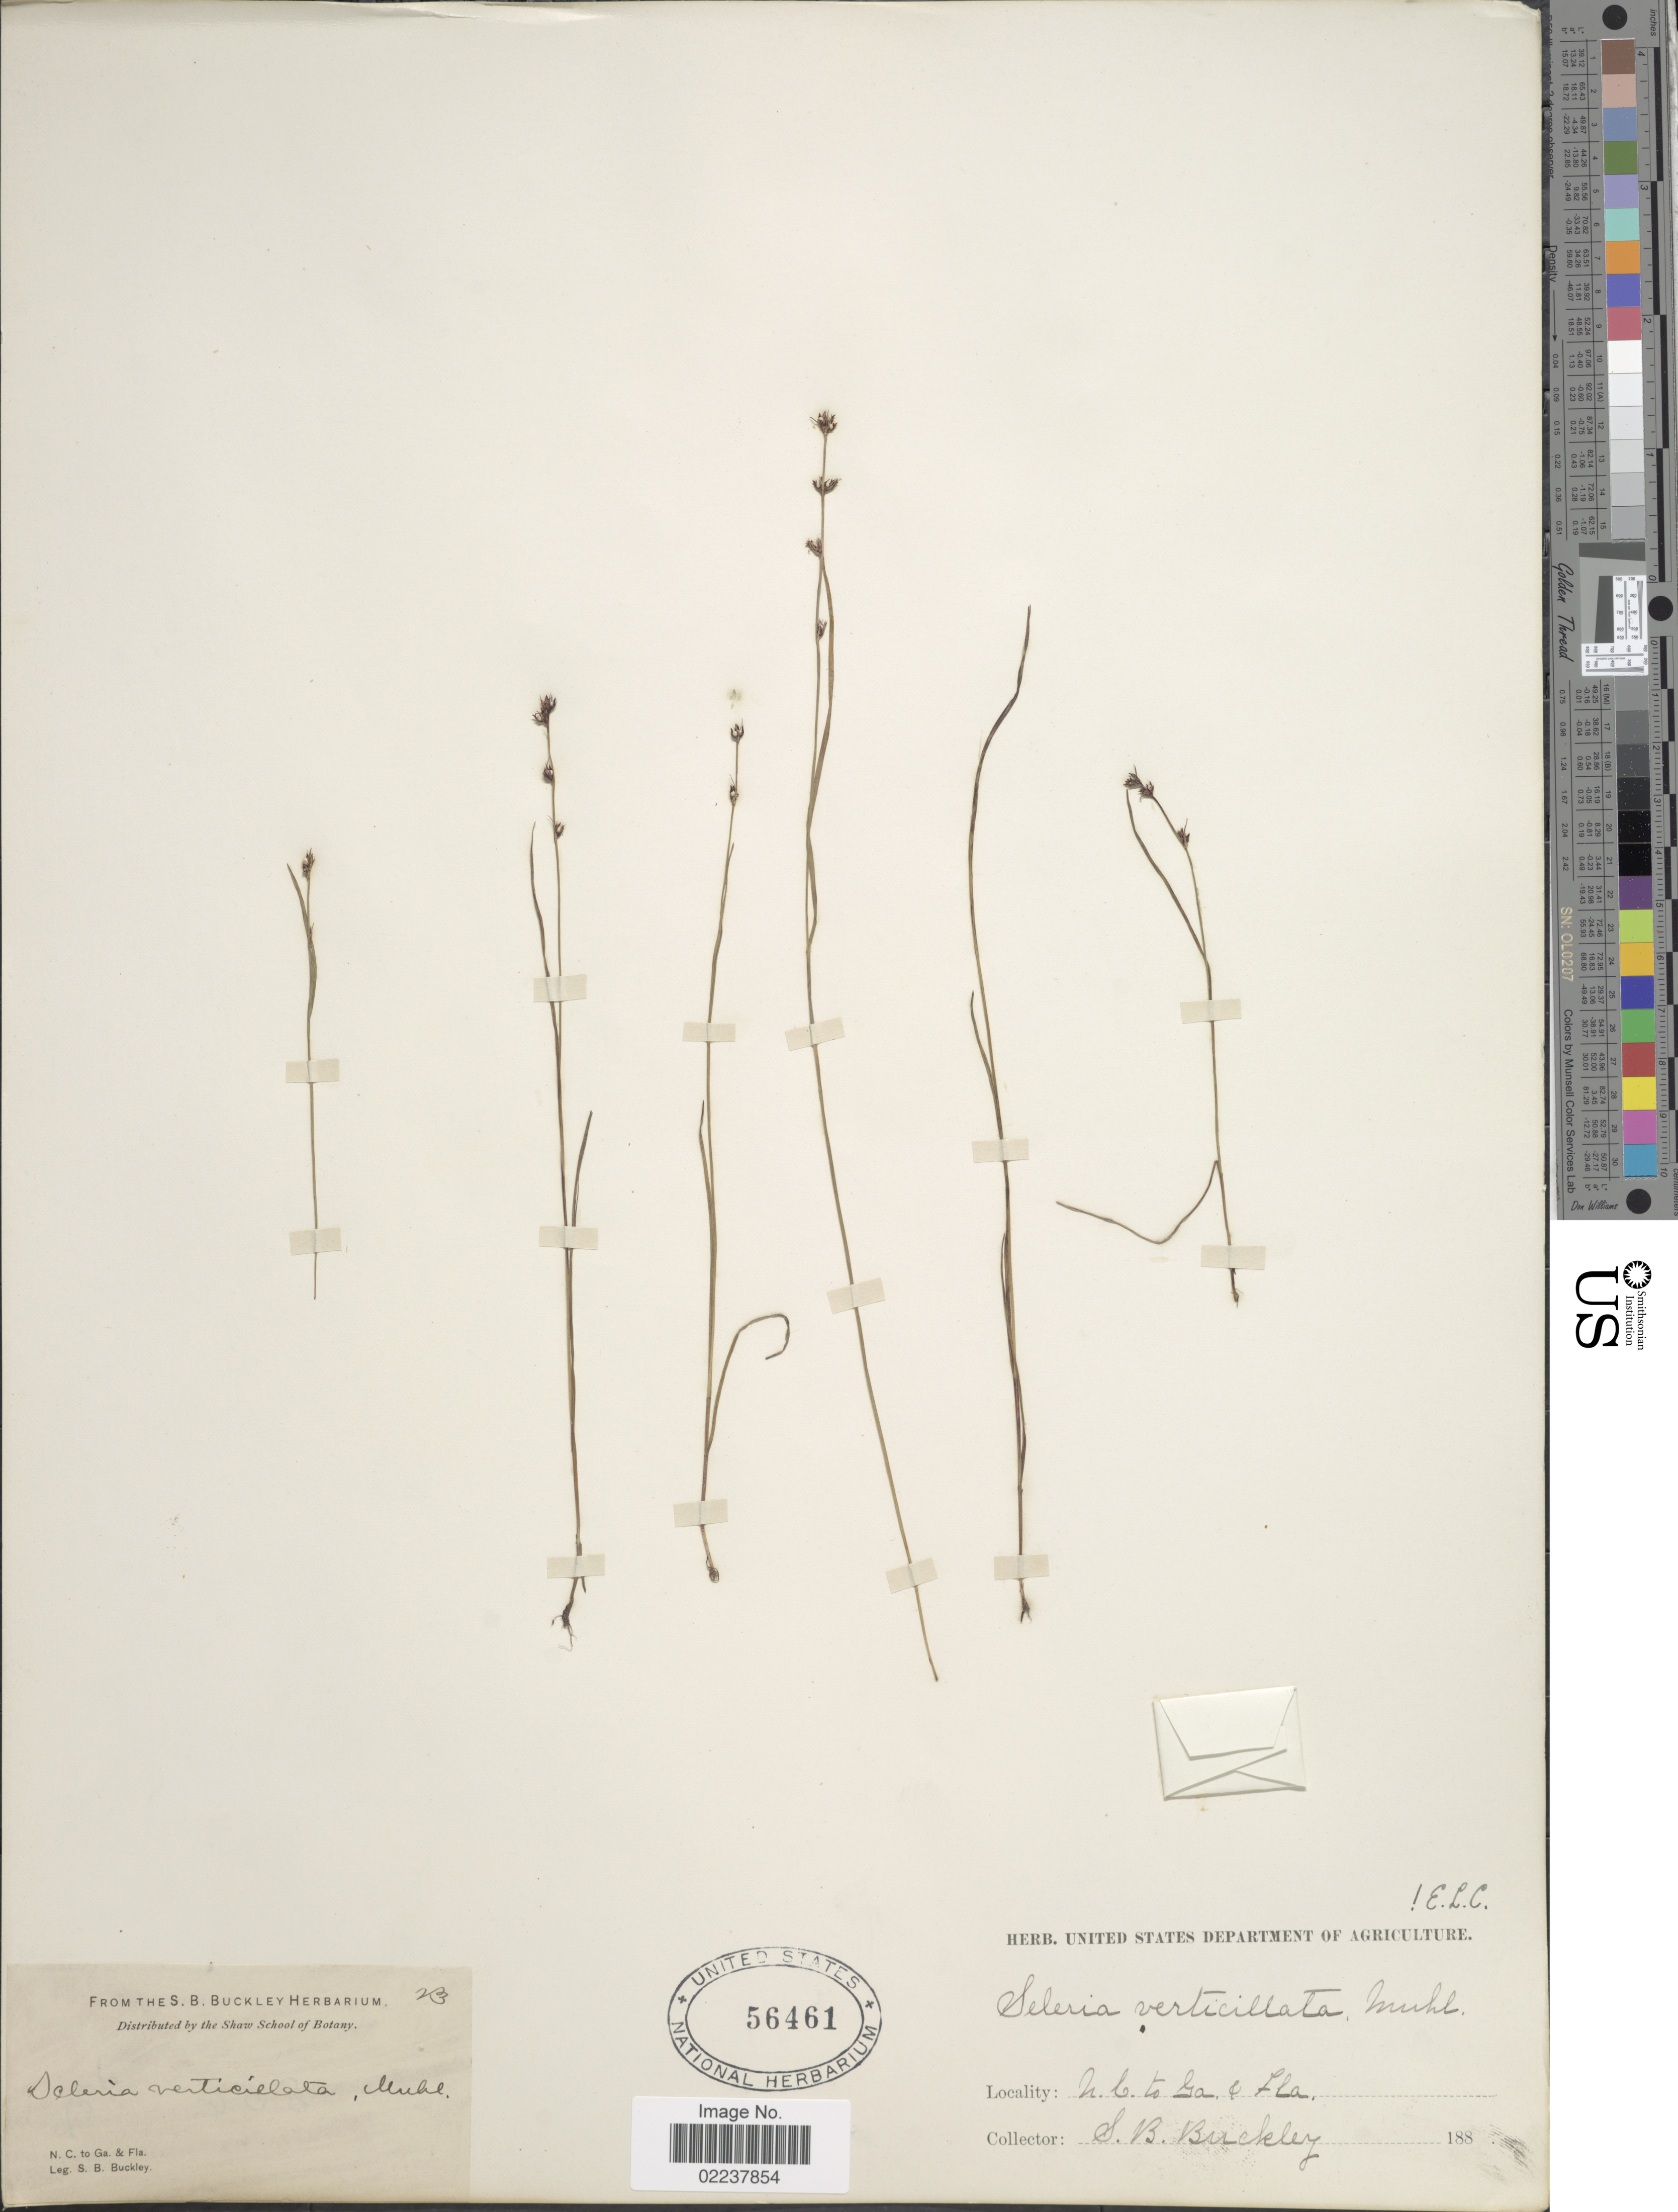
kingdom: Plantae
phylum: Tracheophyta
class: Liliopsida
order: Poales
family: Cyperaceae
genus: Scleria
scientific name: Scleria verticillata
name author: Muhl. ex Willd.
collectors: S. B. Buckley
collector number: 23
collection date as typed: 188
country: United States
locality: N.C. to Ga. & Fla.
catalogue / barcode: US 56461